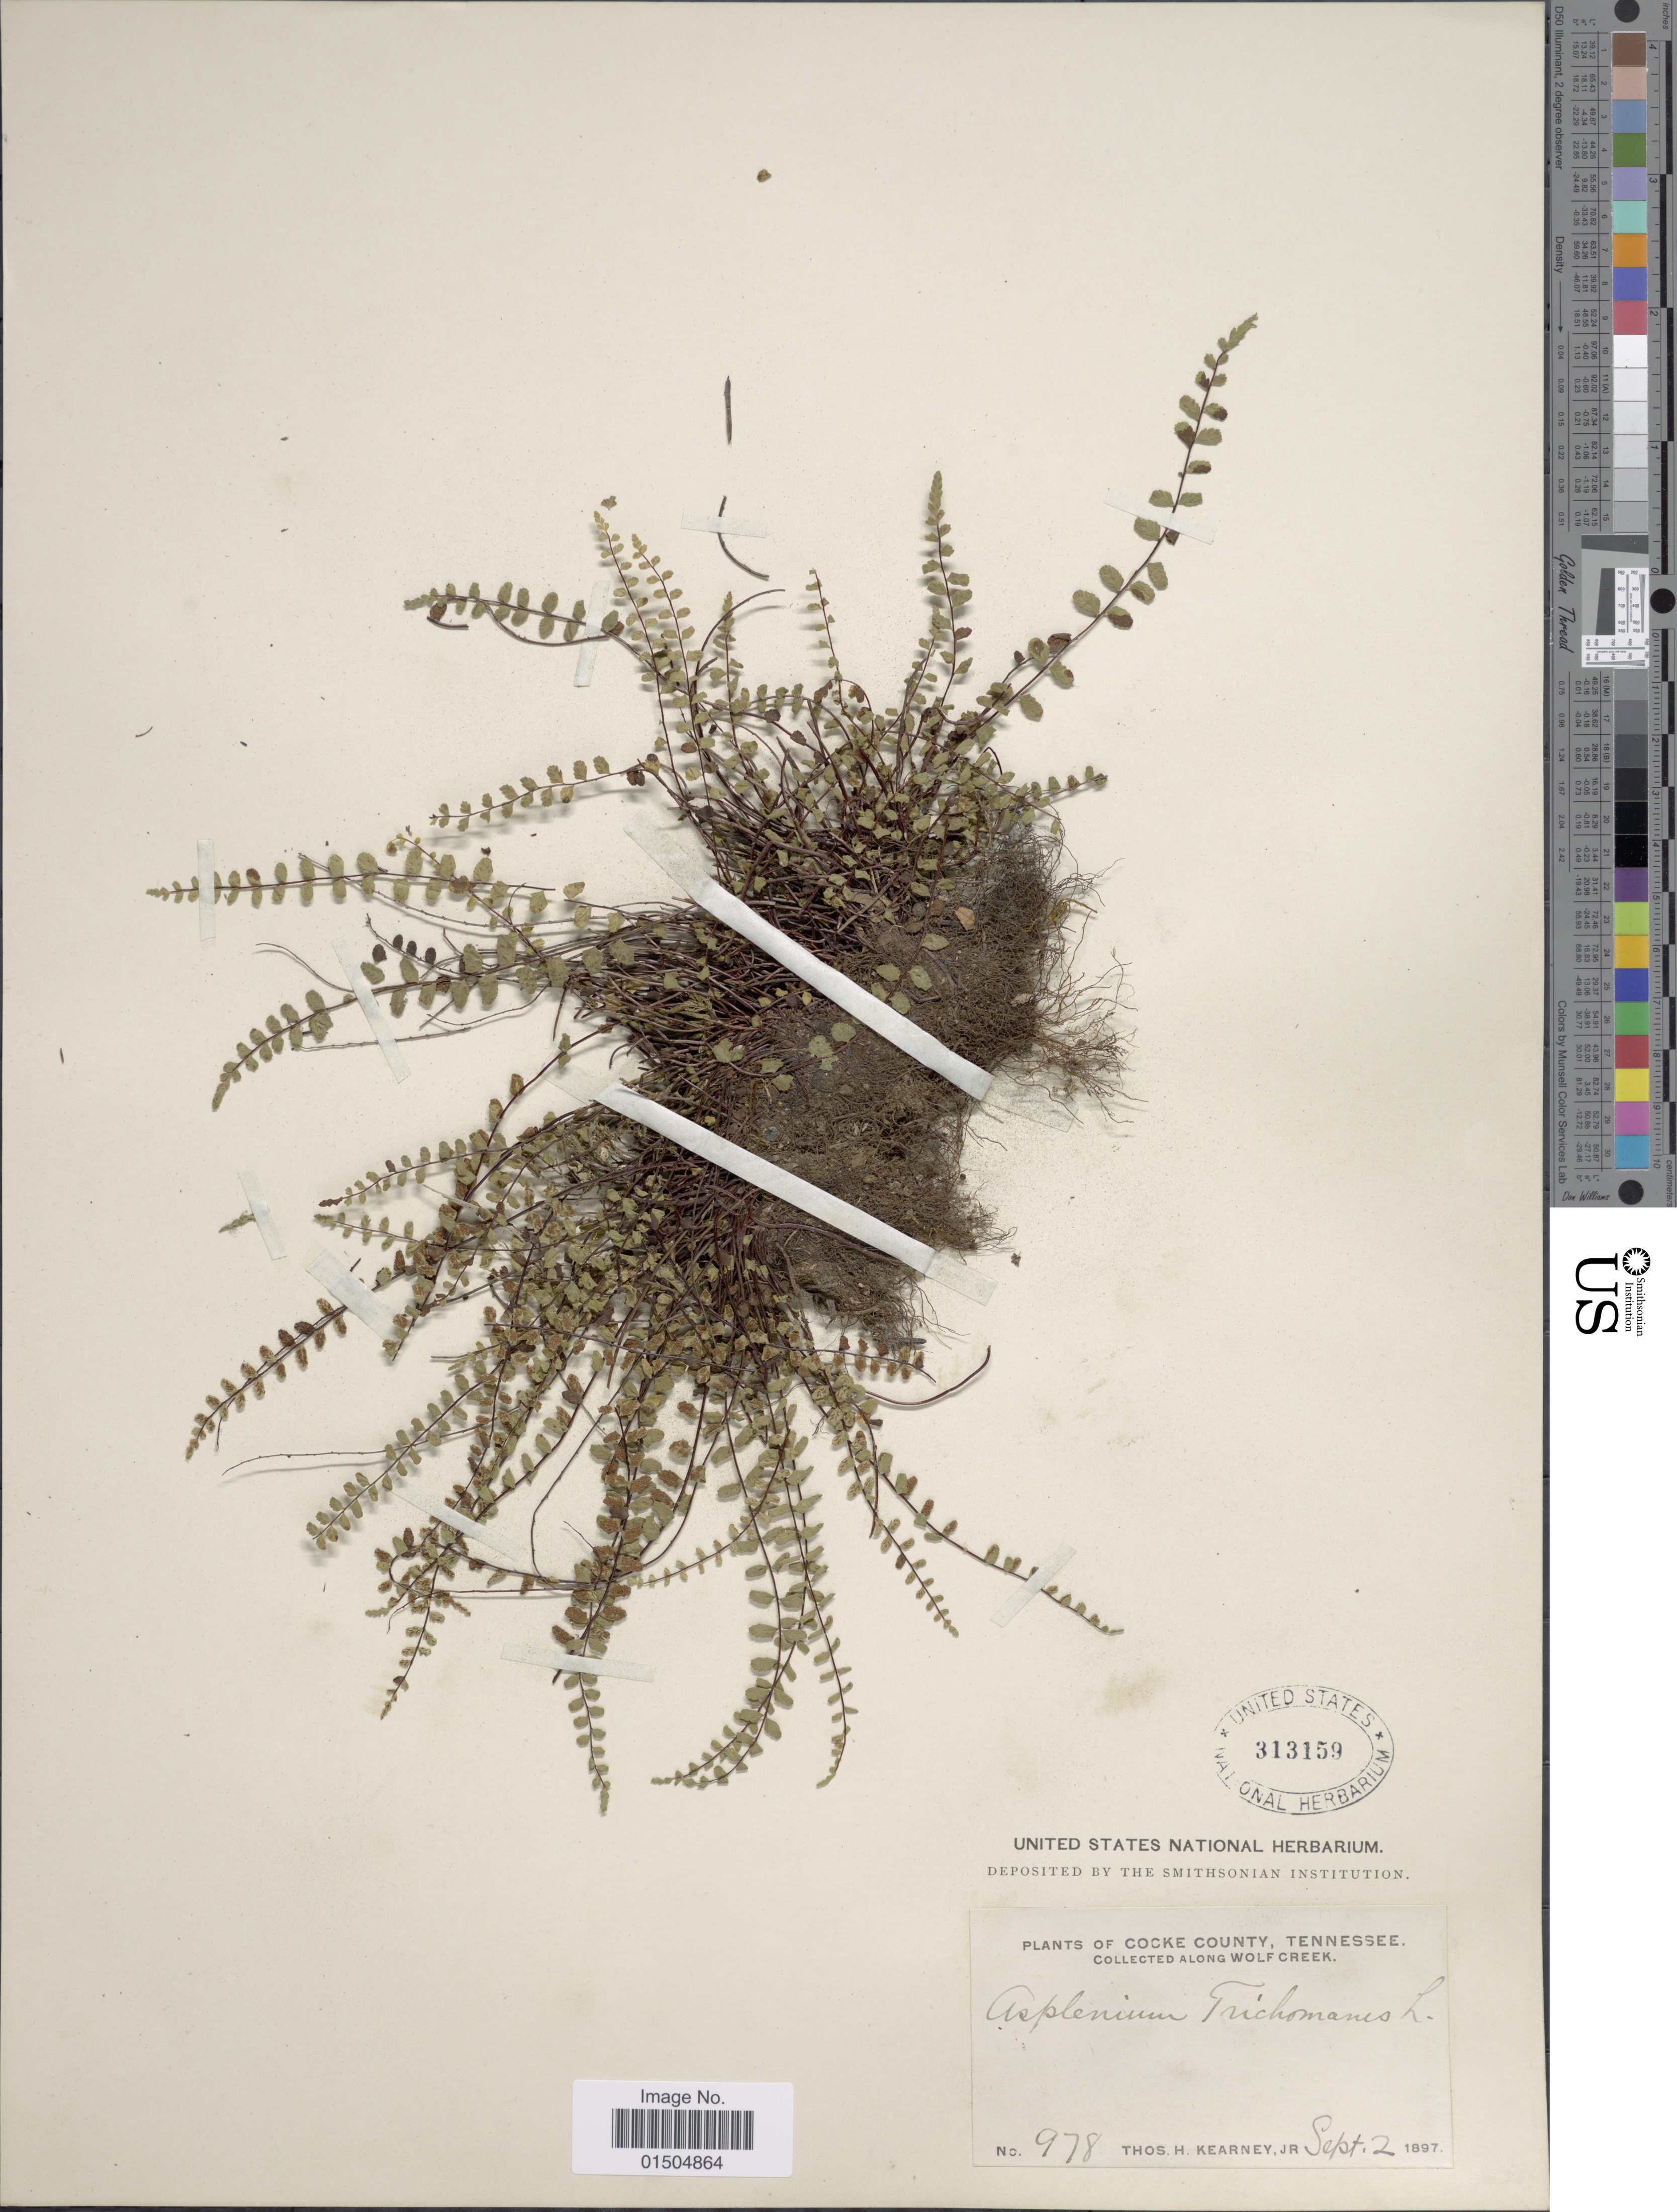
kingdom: Plantae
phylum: Tracheophyta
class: Polypodiopsida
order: Polypodiales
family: Aspleniaceae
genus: Asplenium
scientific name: Asplenium trichomanes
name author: L.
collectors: T. H. Kearney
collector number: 978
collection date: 1897-09-02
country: United States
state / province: Tennessee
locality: Cocke County. Along Wolf Creek.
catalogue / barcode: US 313159